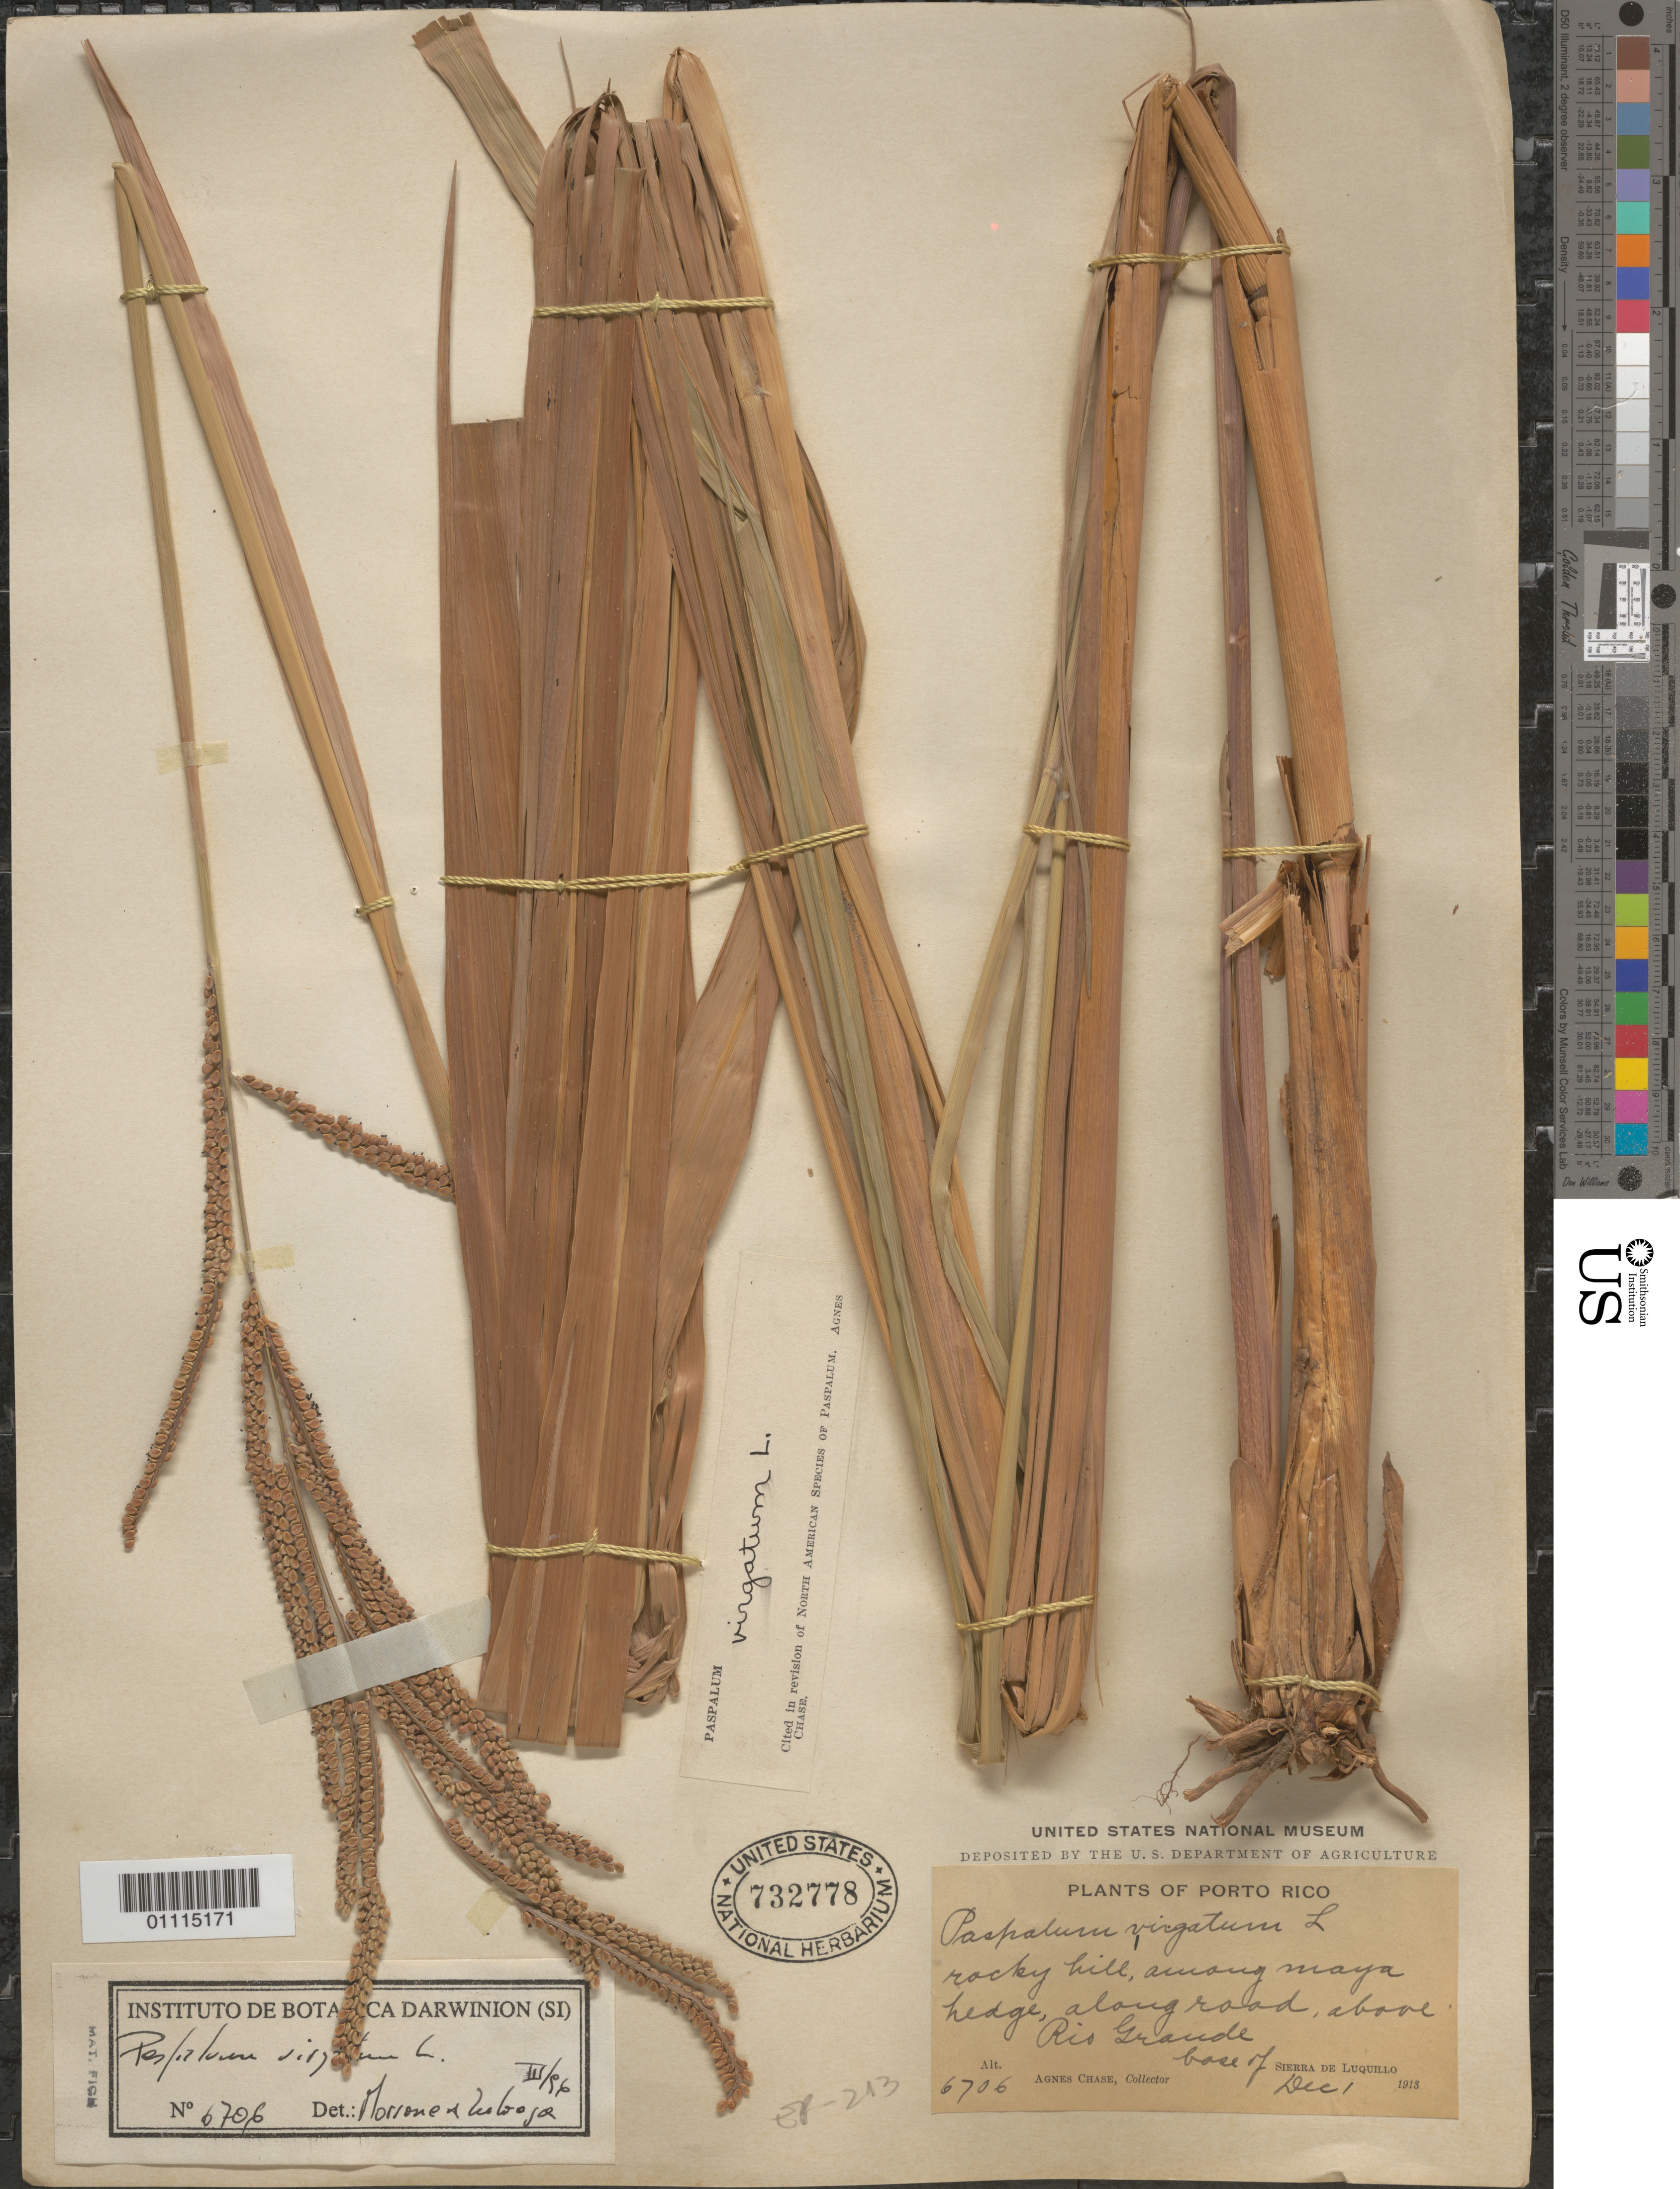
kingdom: Plantae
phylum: Tracheophyta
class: Liliopsida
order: Poales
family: Poaceae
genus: Paspalum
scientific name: Paspalum virgatum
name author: L.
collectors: A. Chase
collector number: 6706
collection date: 1913-12-01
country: Puerto Rico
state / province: Río Grande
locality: Sierra de Luquillo, at base; above Río Grande.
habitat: Rocky hill, among maya hedge, along road.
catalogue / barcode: US 732778